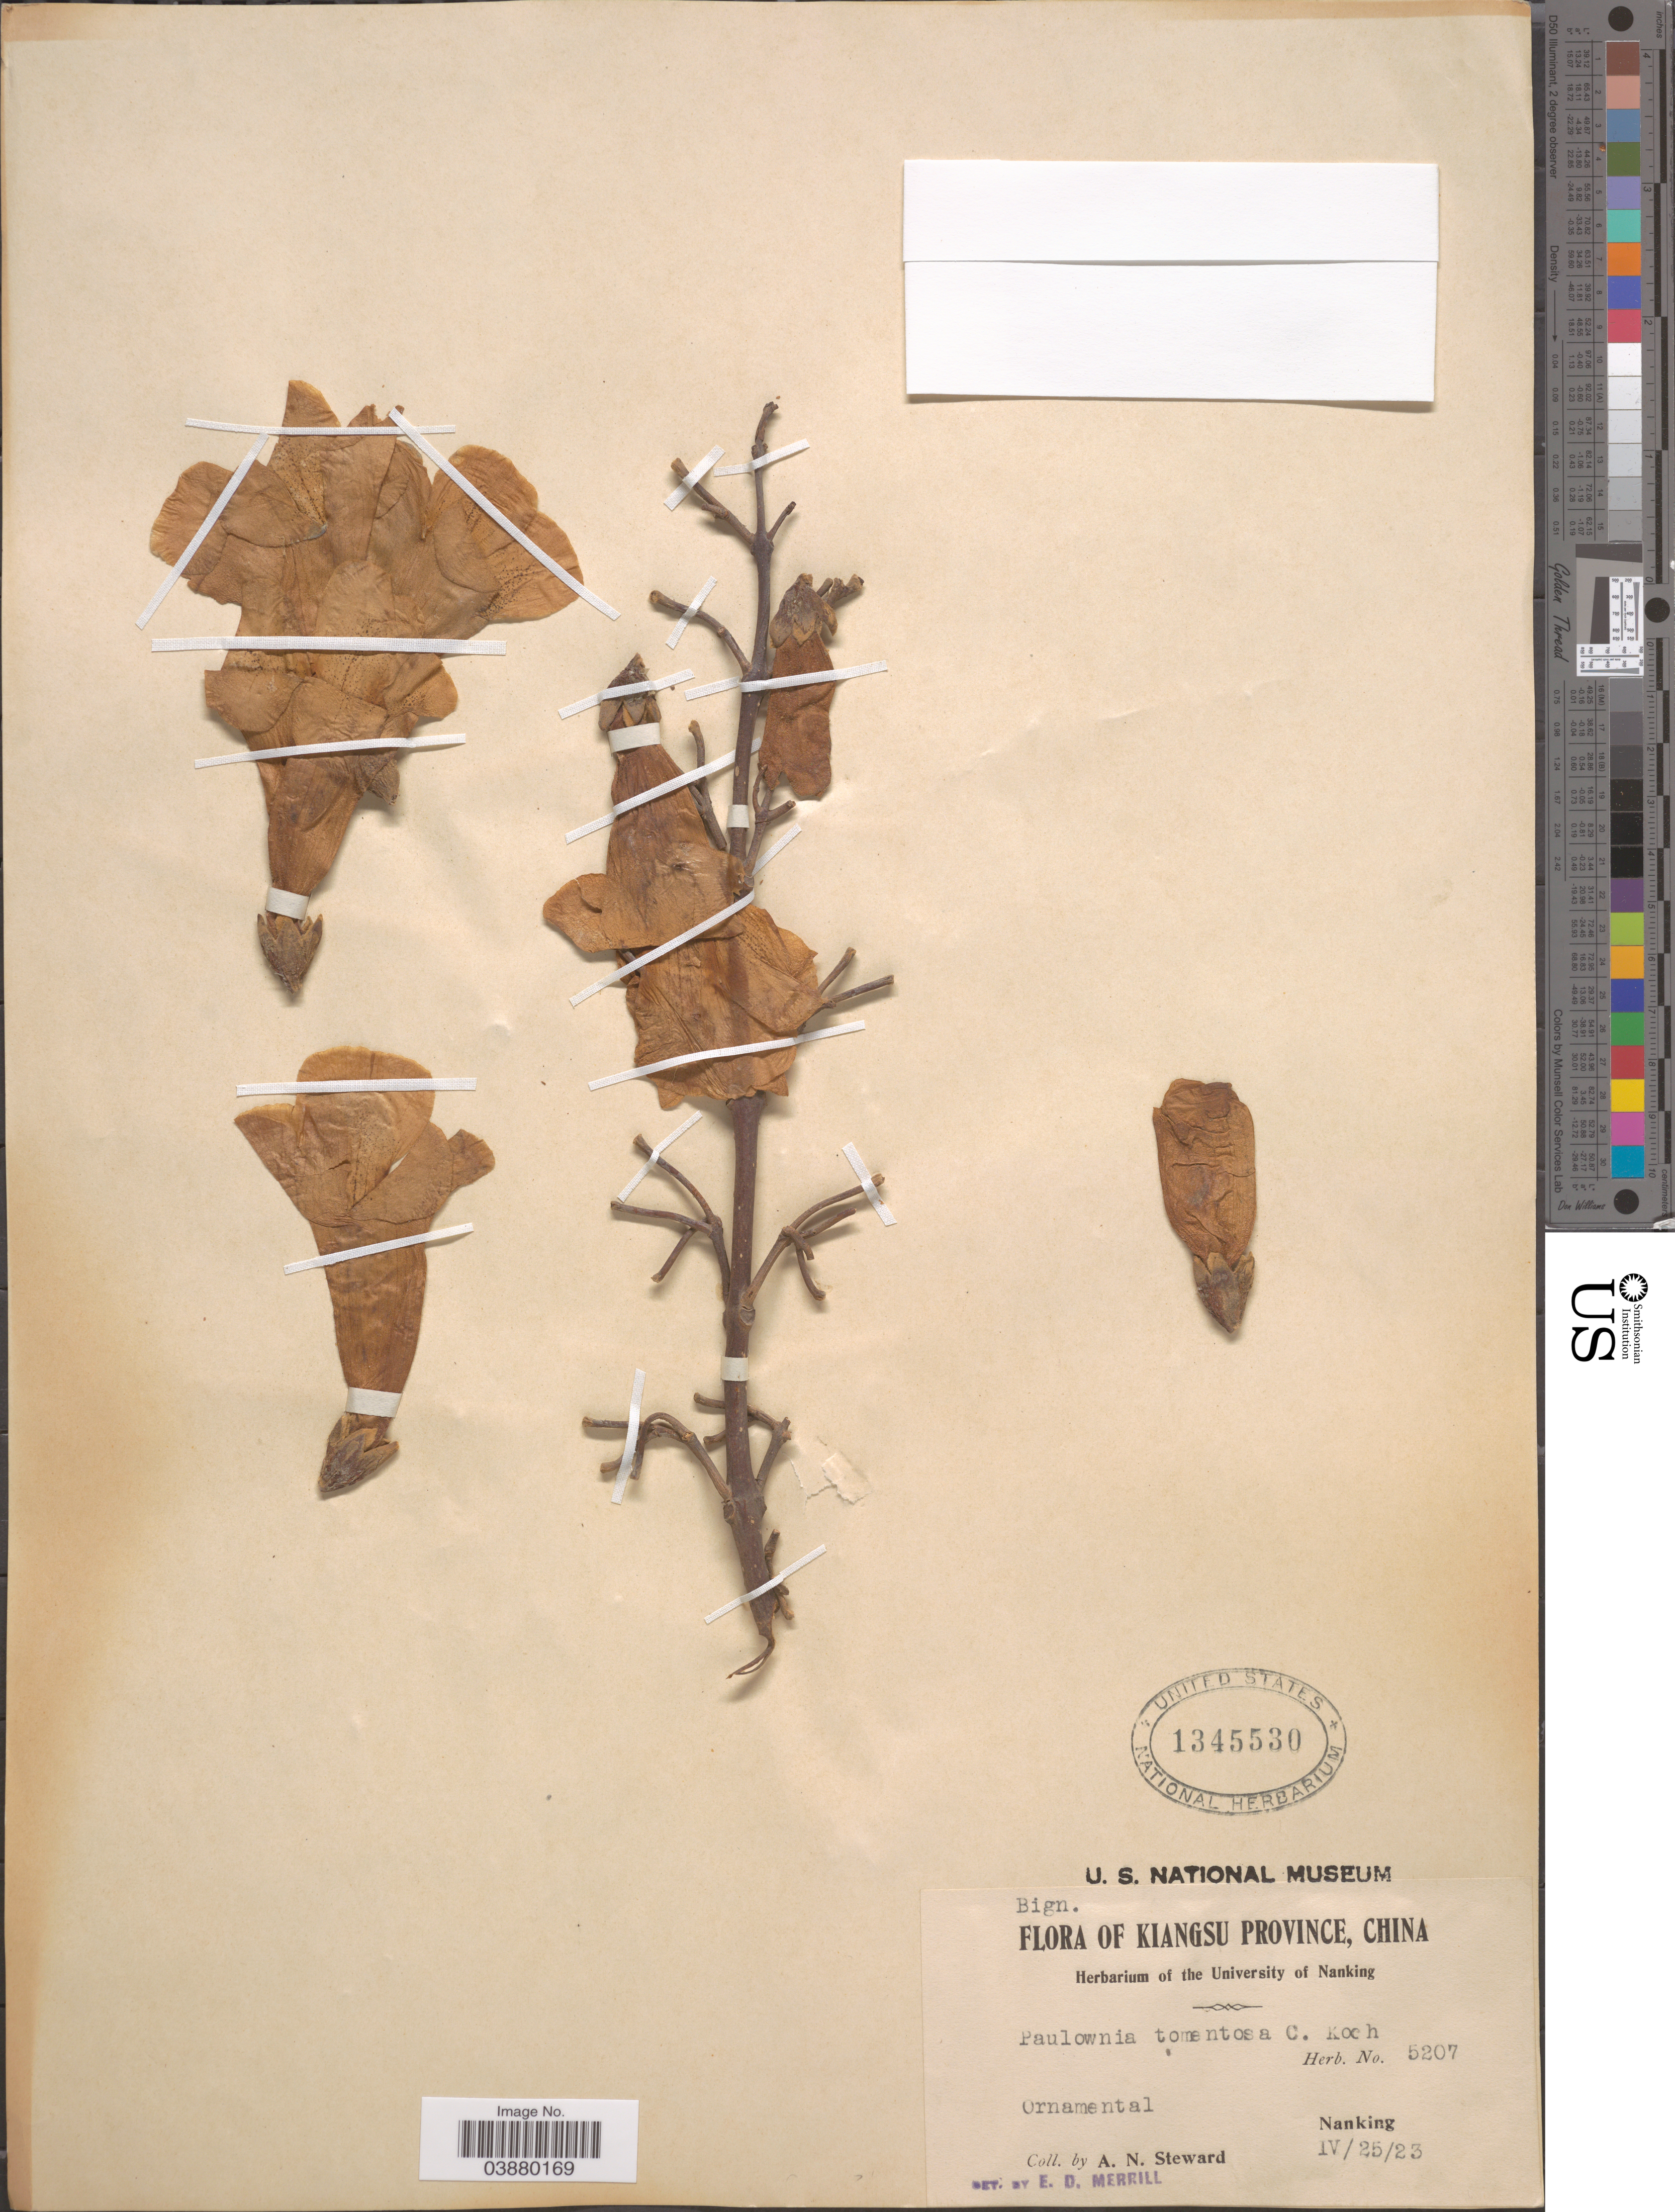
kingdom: Plantae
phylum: Tracheophyta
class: Magnoliopsida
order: Lamiales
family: Paulowniaceae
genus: Paulownia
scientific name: Paulownia tomentosa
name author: (Thunb.) Siebold & Zucc. ex Steud.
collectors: A. N. Steward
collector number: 5207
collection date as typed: Transcribed d/m/y: 25/4/23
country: China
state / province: Jiangsu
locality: Kiangsu Province. Ornamental, Nanking.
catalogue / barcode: US 1345530